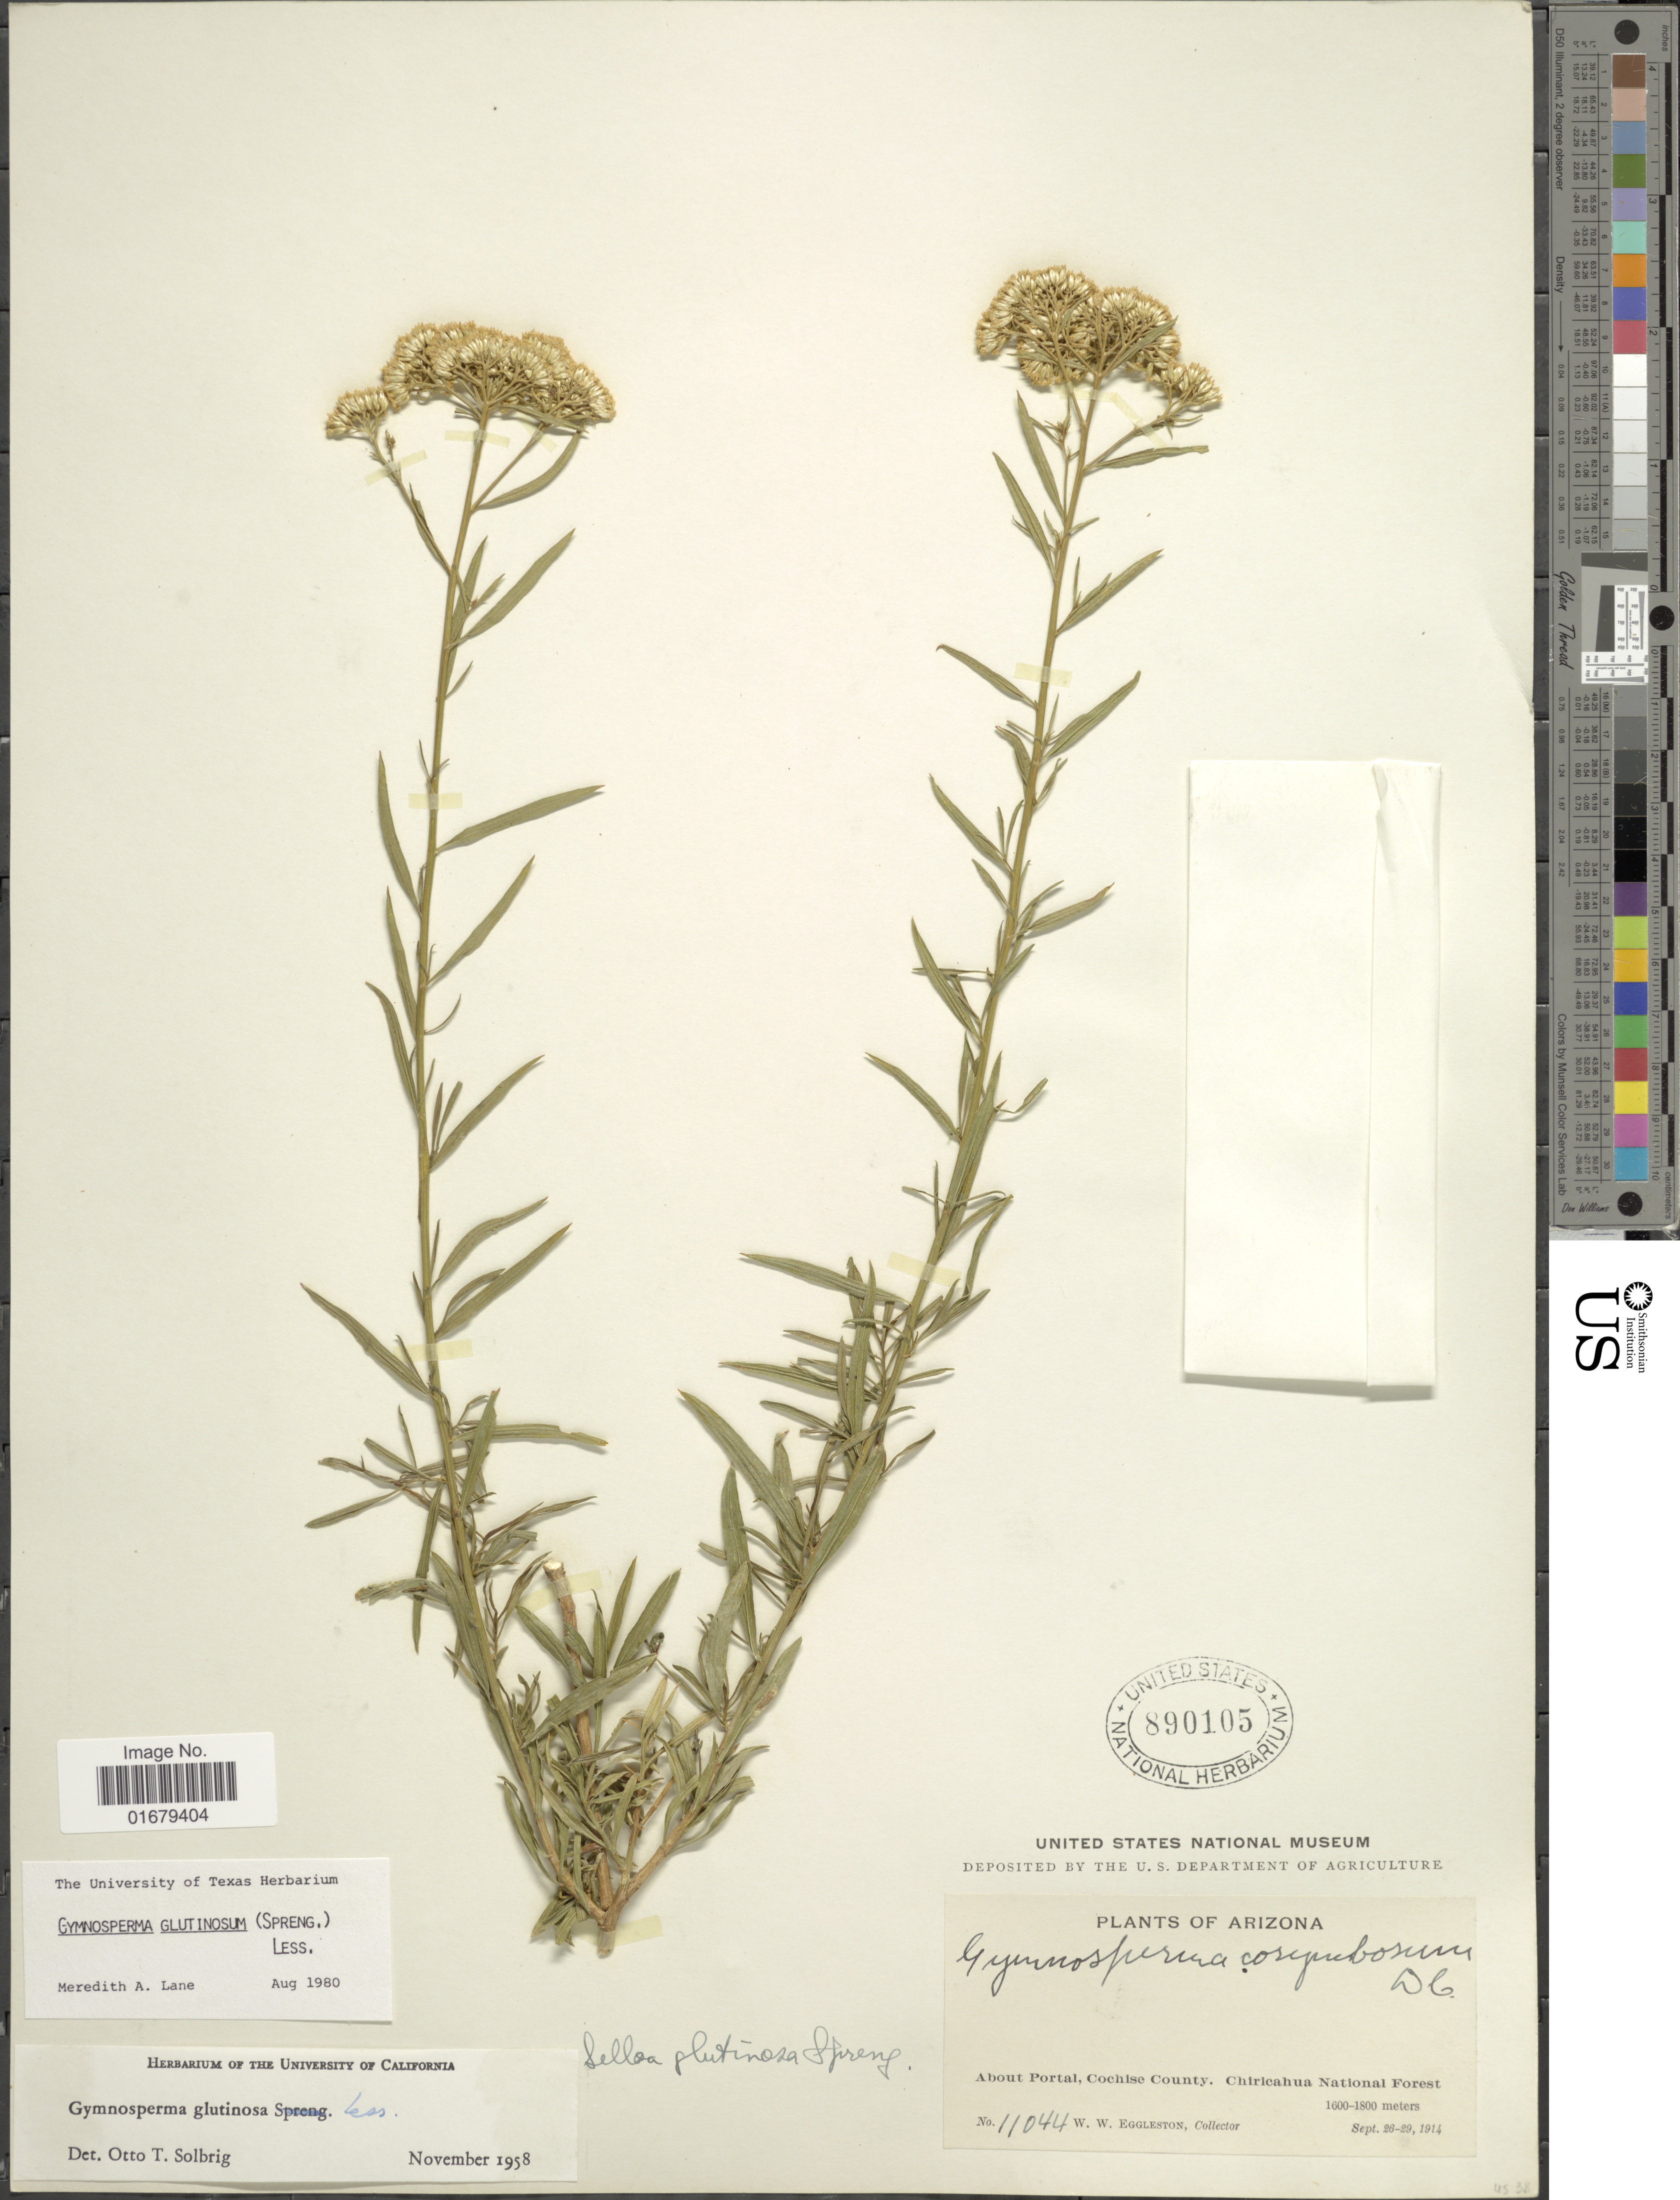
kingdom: Plantae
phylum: Tracheophyta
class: Magnoliopsida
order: Asterales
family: Asteraceae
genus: Gymnosperma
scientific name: Gymnosperma glutinosum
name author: (Spreng.) Less.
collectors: W. W. Eggleston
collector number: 11044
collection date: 1914-09-26/1914-09-29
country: United States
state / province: Arizona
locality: About Portal, Cochise County, Chiricahua National Forest.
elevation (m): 1600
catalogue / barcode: US 890105